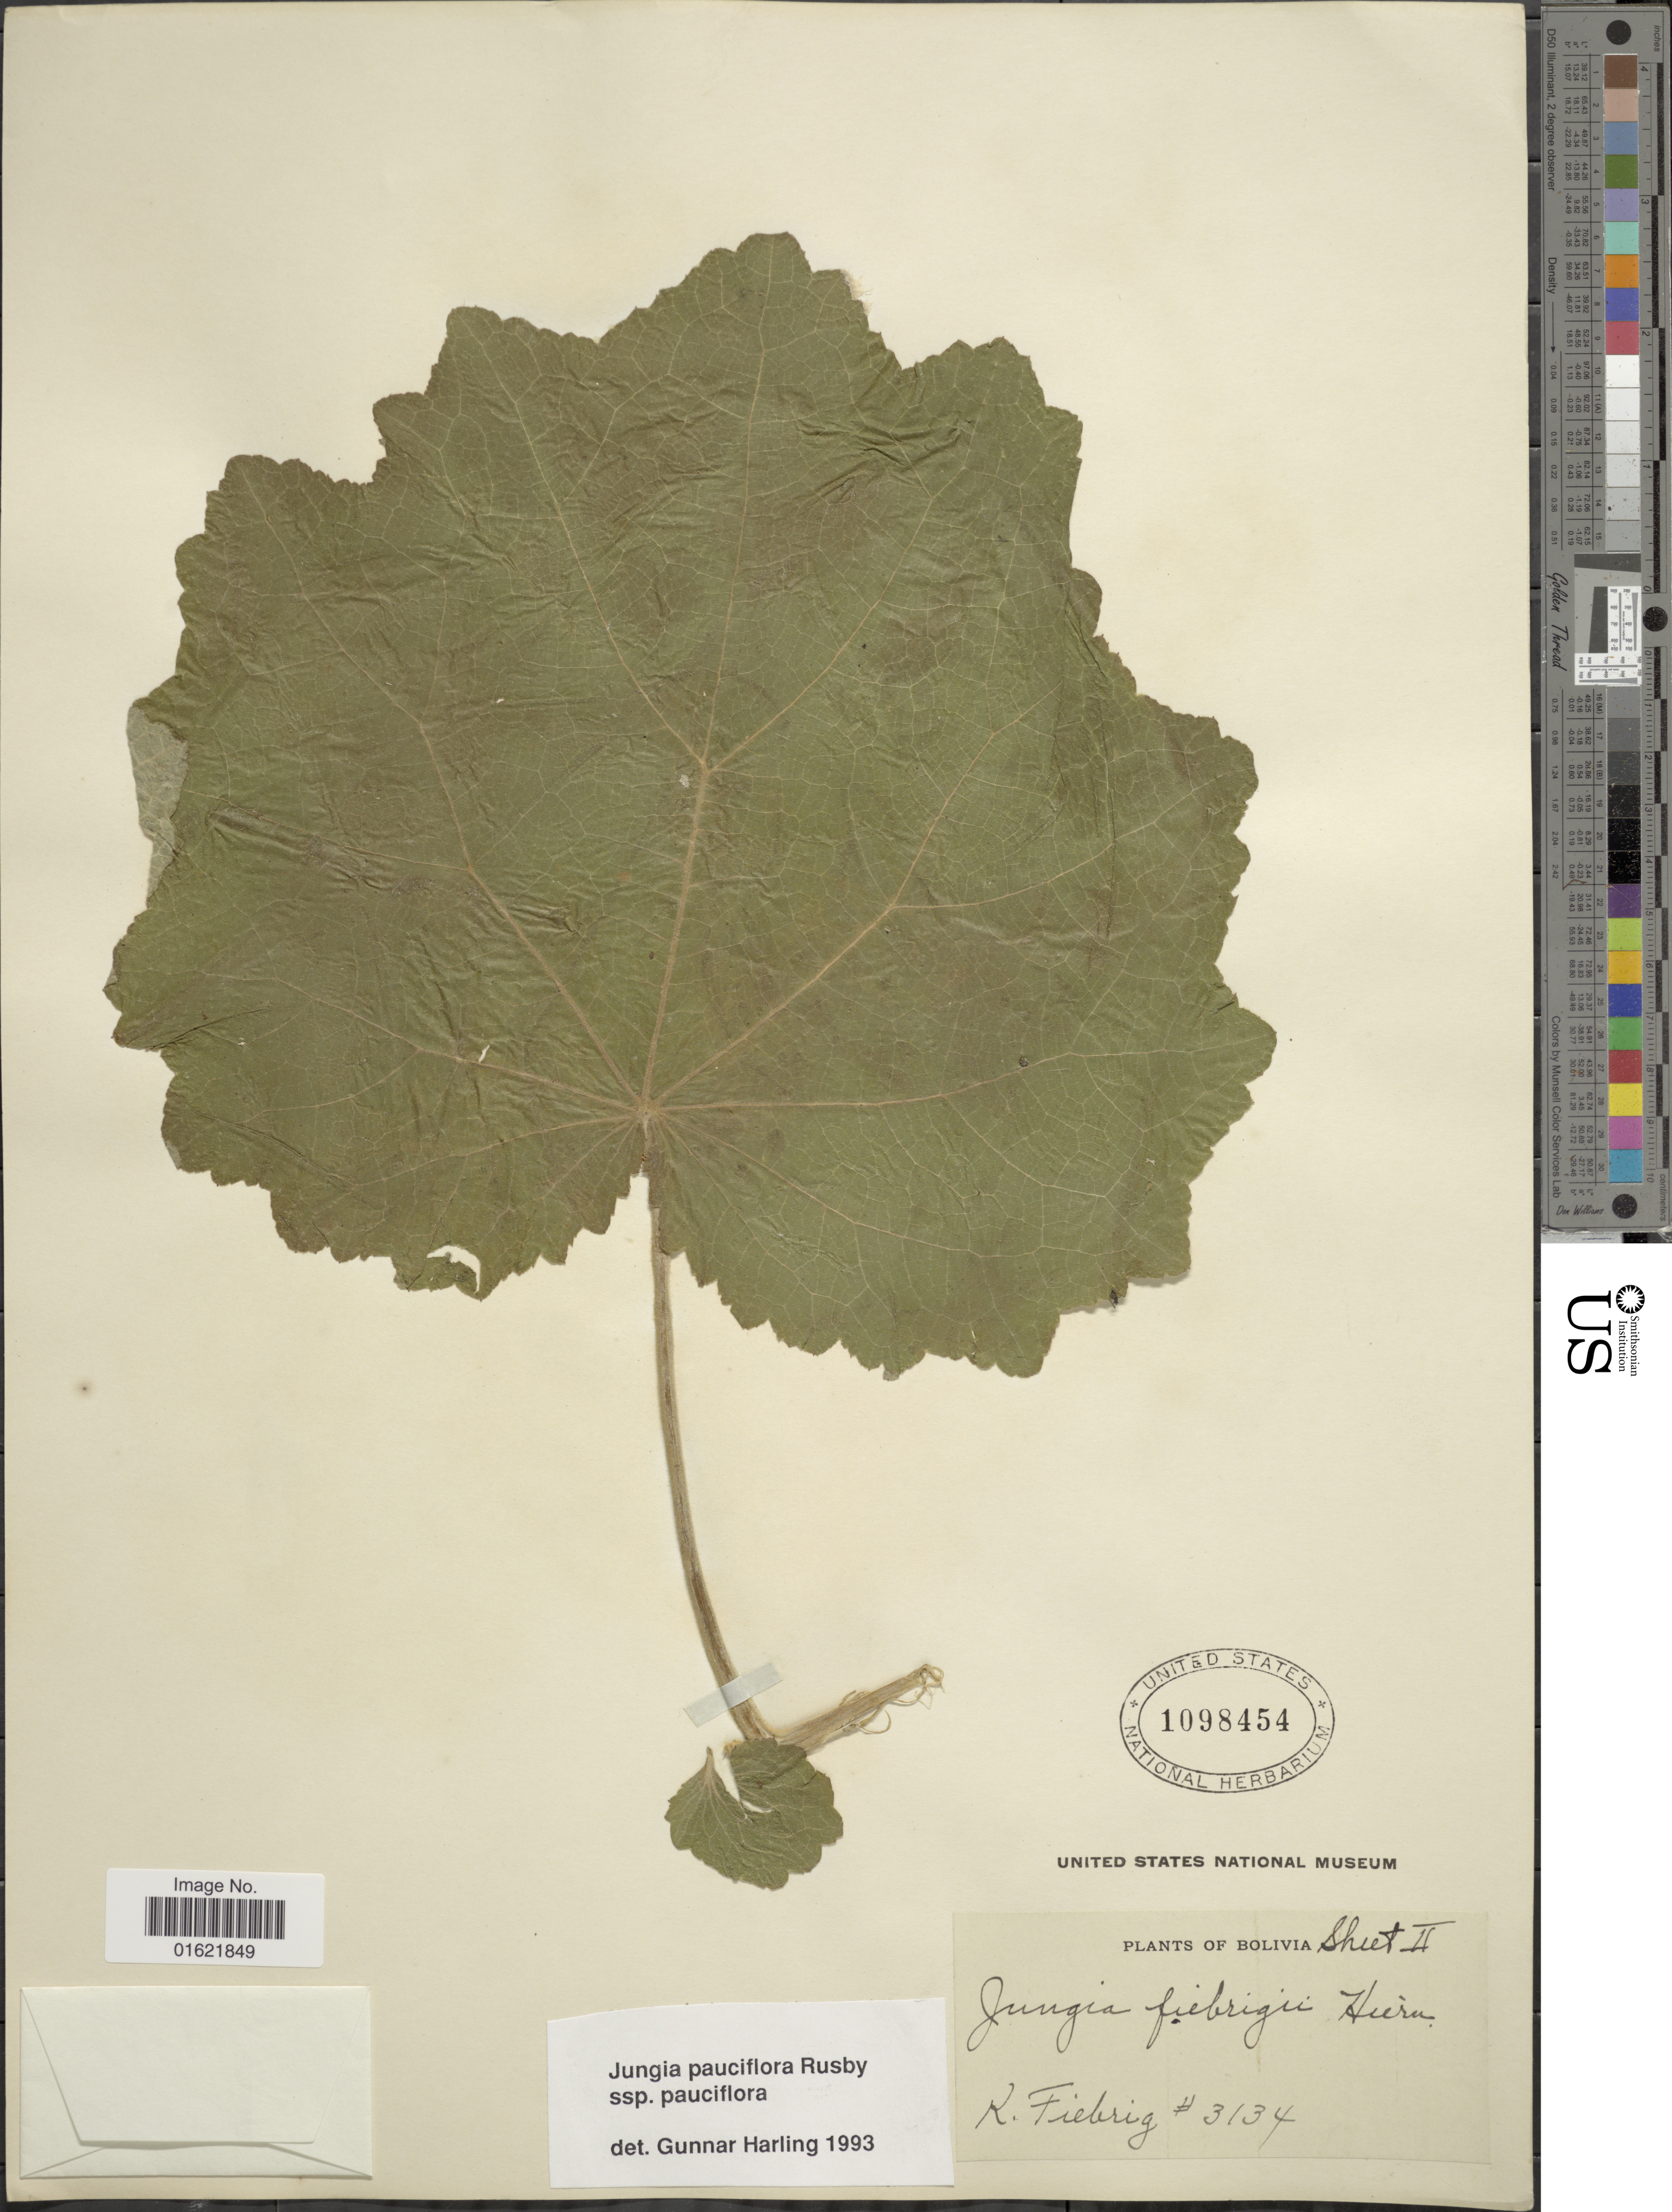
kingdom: Plantae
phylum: Tracheophyta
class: Magnoliopsida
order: Asterales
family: Asteraceae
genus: Jungia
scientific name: Jungia pauciflora subsp. pauciflora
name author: Rusby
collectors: K. Fiebrig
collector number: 3134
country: Bolivia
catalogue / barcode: US 1098454